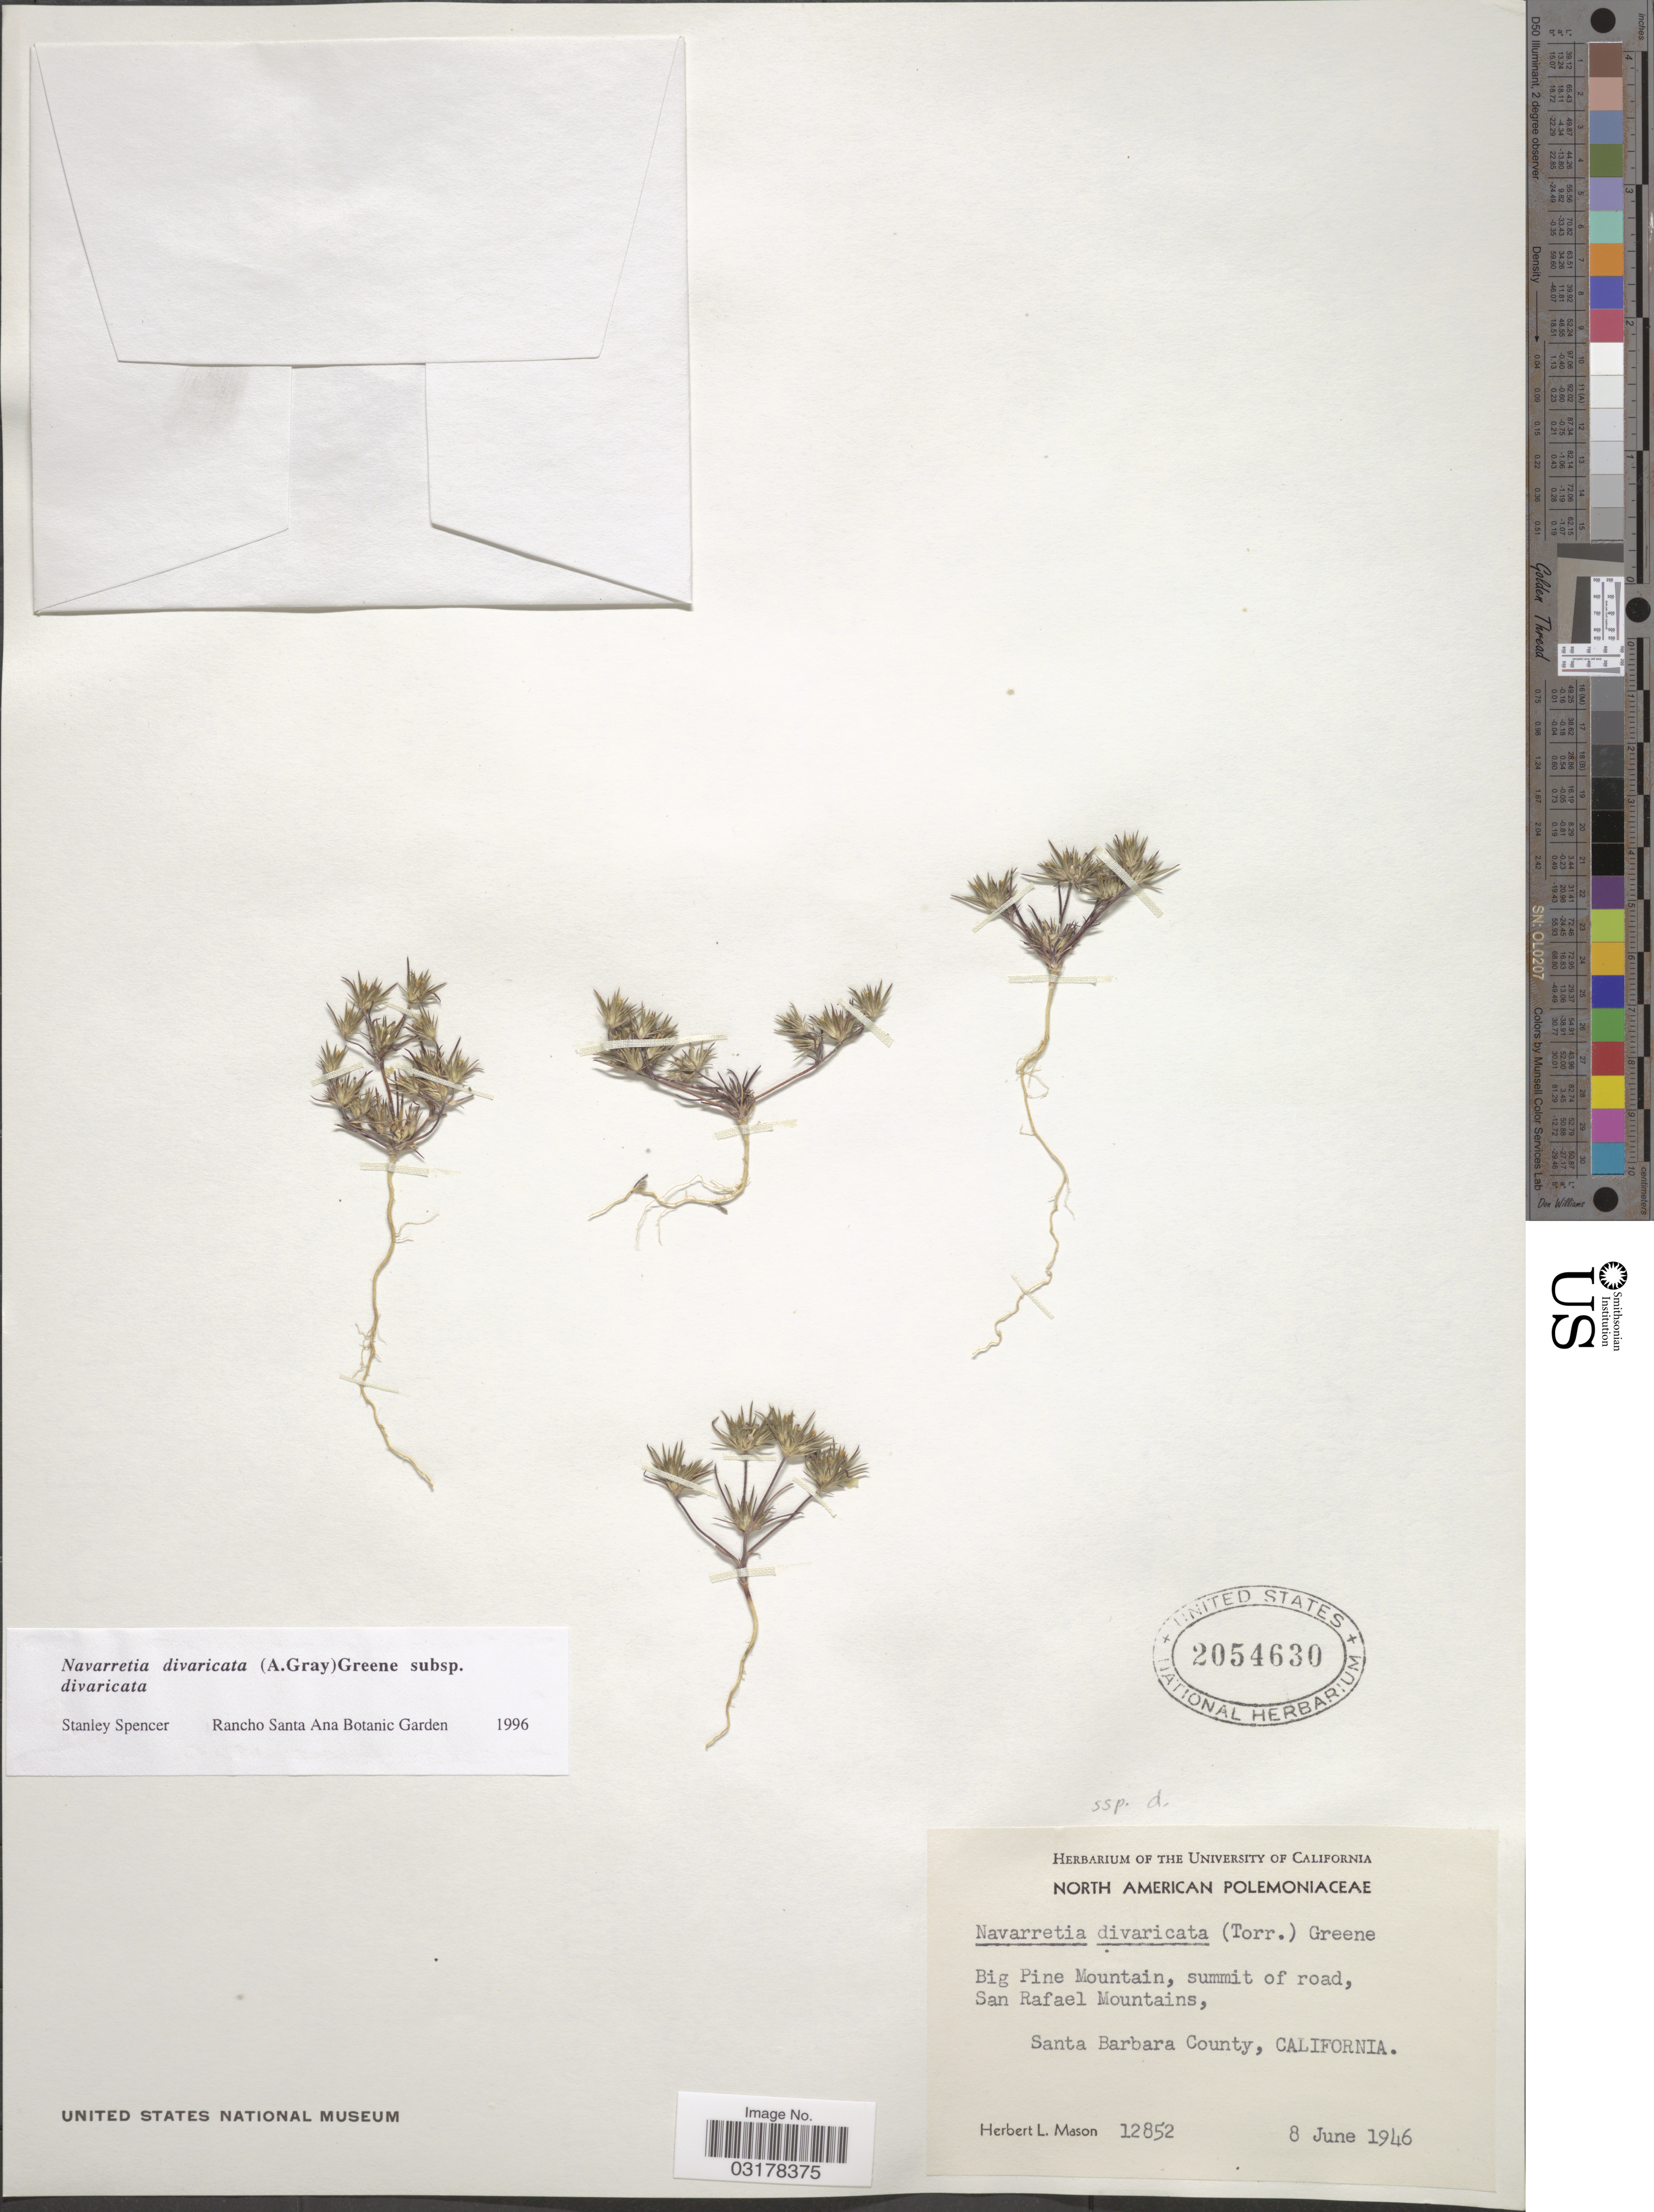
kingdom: Plantae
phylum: Tracheophyta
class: Magnoliopsida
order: Ericales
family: Polemoniaceae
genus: Navarretia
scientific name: Navarretia divaricata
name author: S.W. Greene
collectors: H. L. Mason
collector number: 12852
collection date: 1946-06-08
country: United States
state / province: California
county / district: Santa Barbara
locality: Big Pine Mountain, summit of road, San Rafael Mountains, Santa Barbara County.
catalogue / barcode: US 2054630